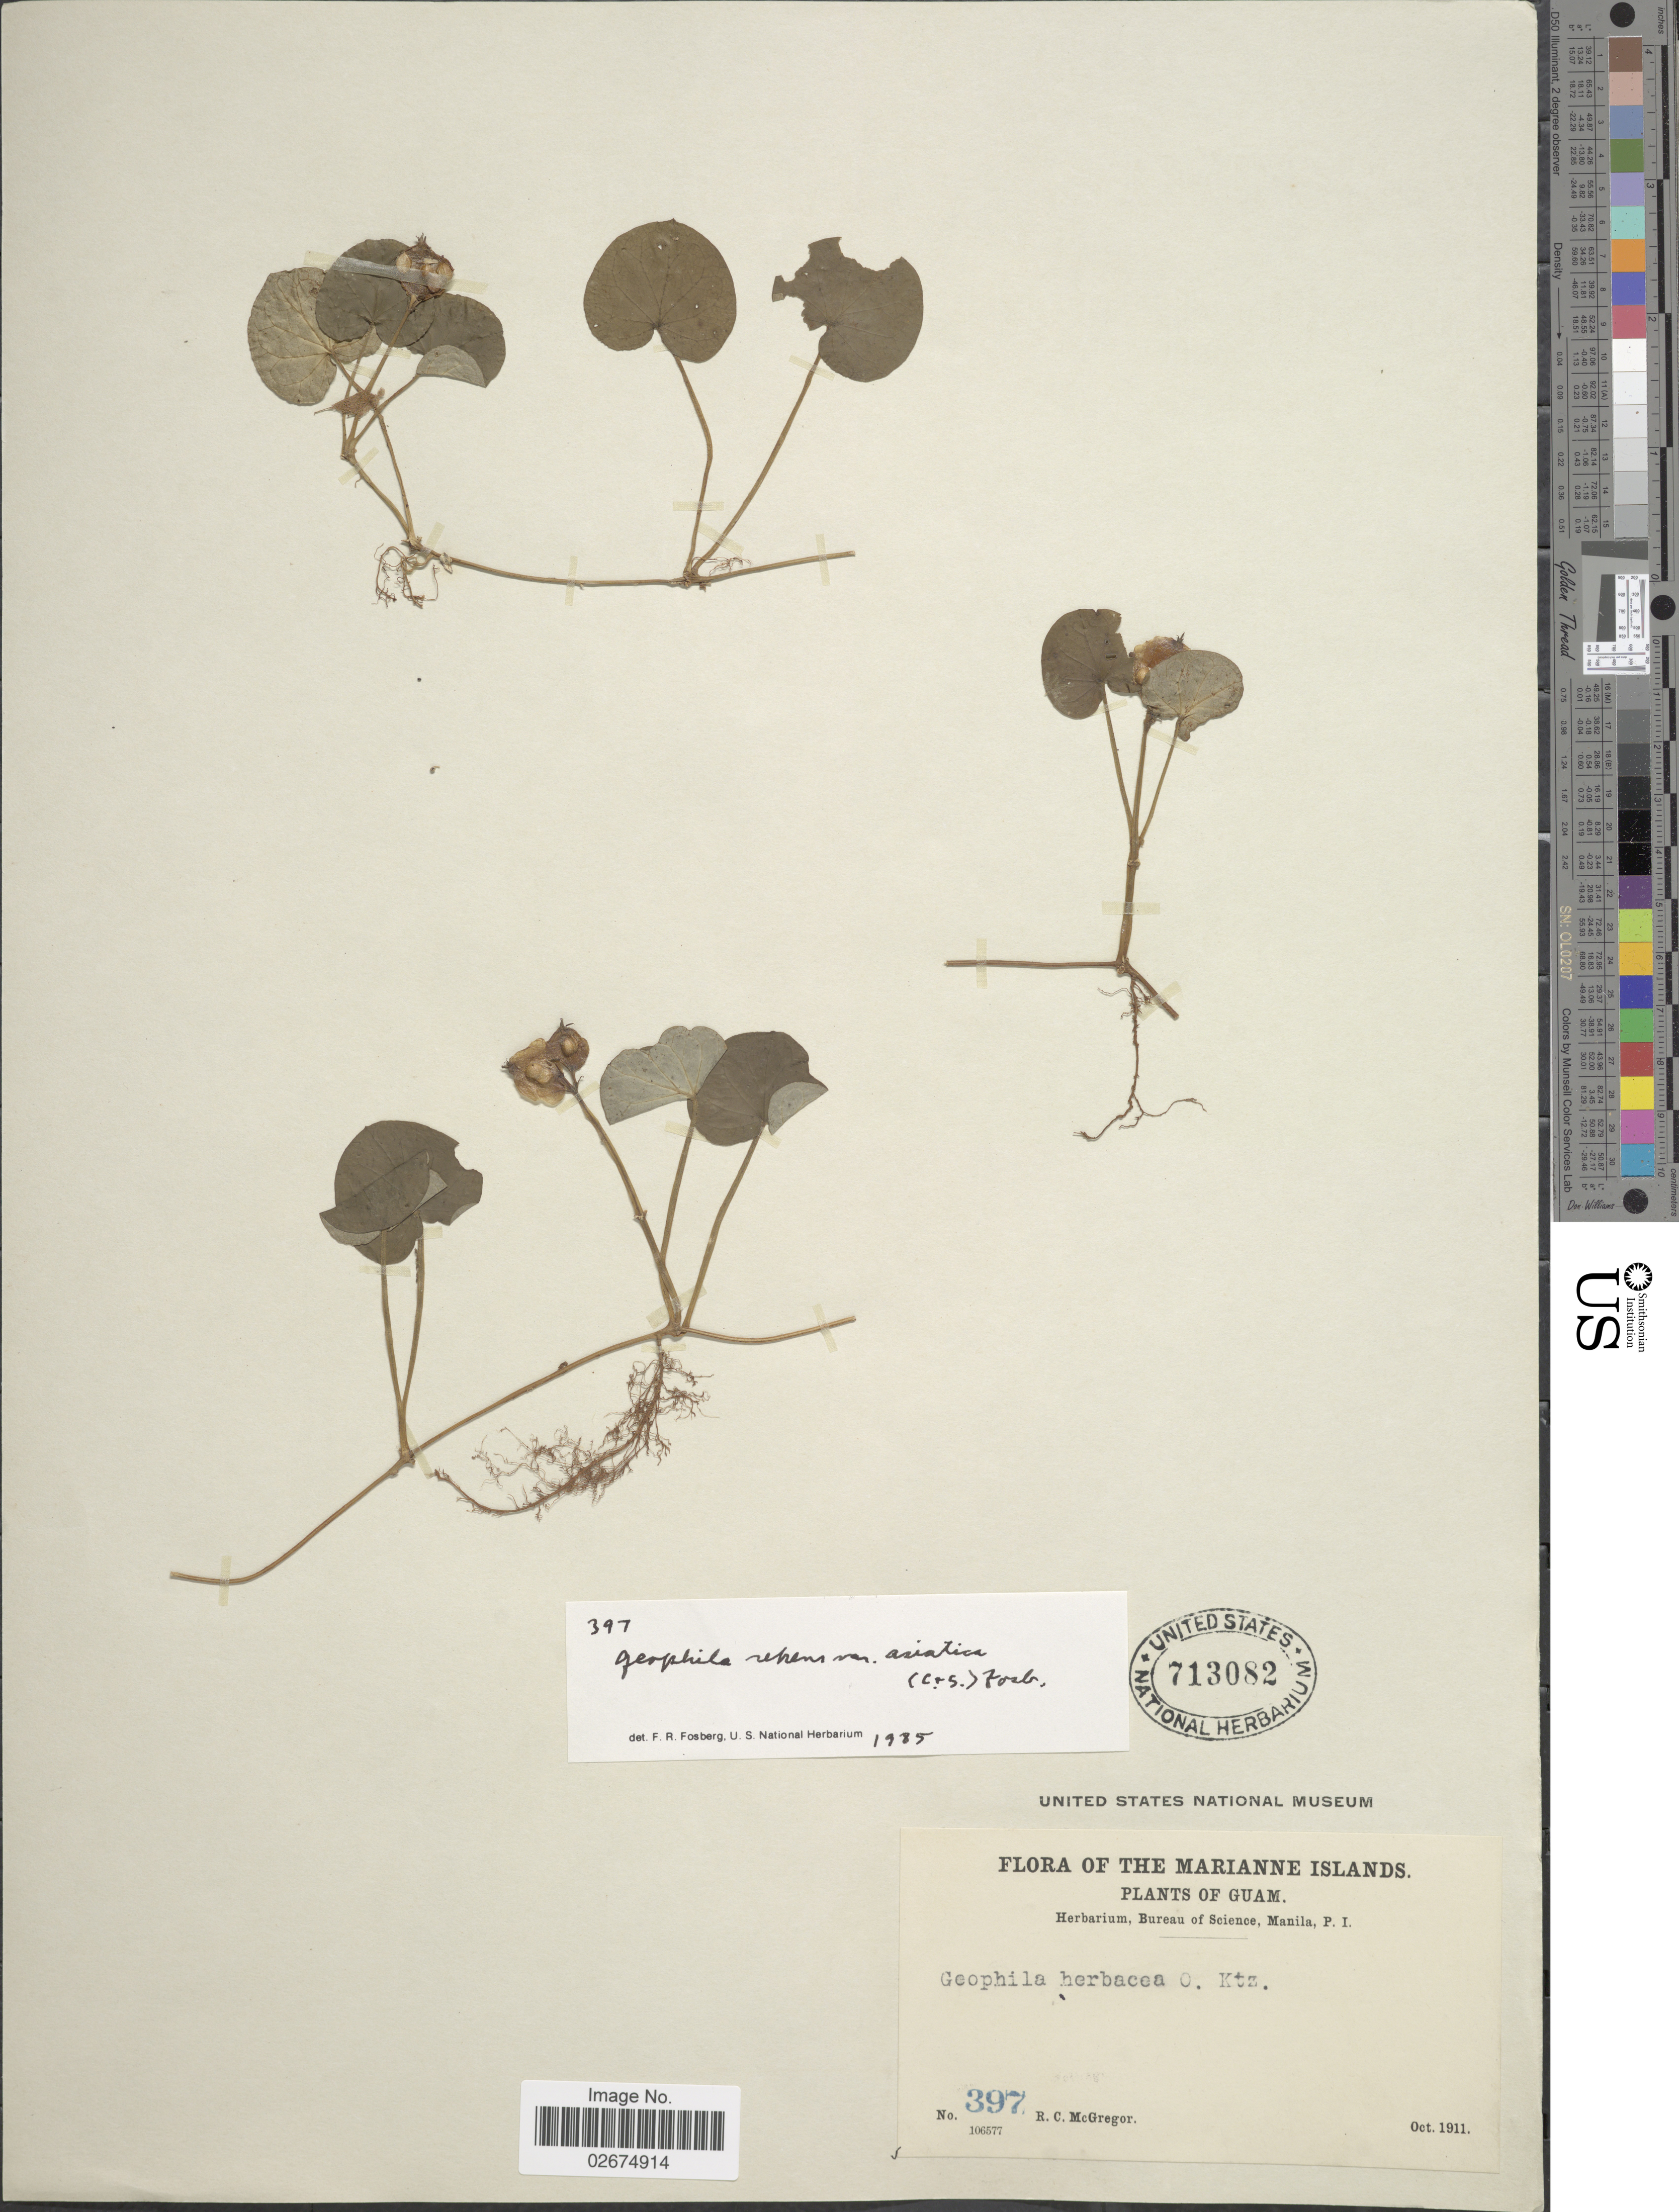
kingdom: Plantae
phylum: Tracheophyta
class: Magnoliopsida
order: Gentianales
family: Rubiaceae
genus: Geophila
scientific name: Geophila repens var. asiatica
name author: (Cham. & Schltdl.) Fosberg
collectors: R. C. McGregor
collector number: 397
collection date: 1911-10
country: Guam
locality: Marianne Islands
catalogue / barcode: US 713082